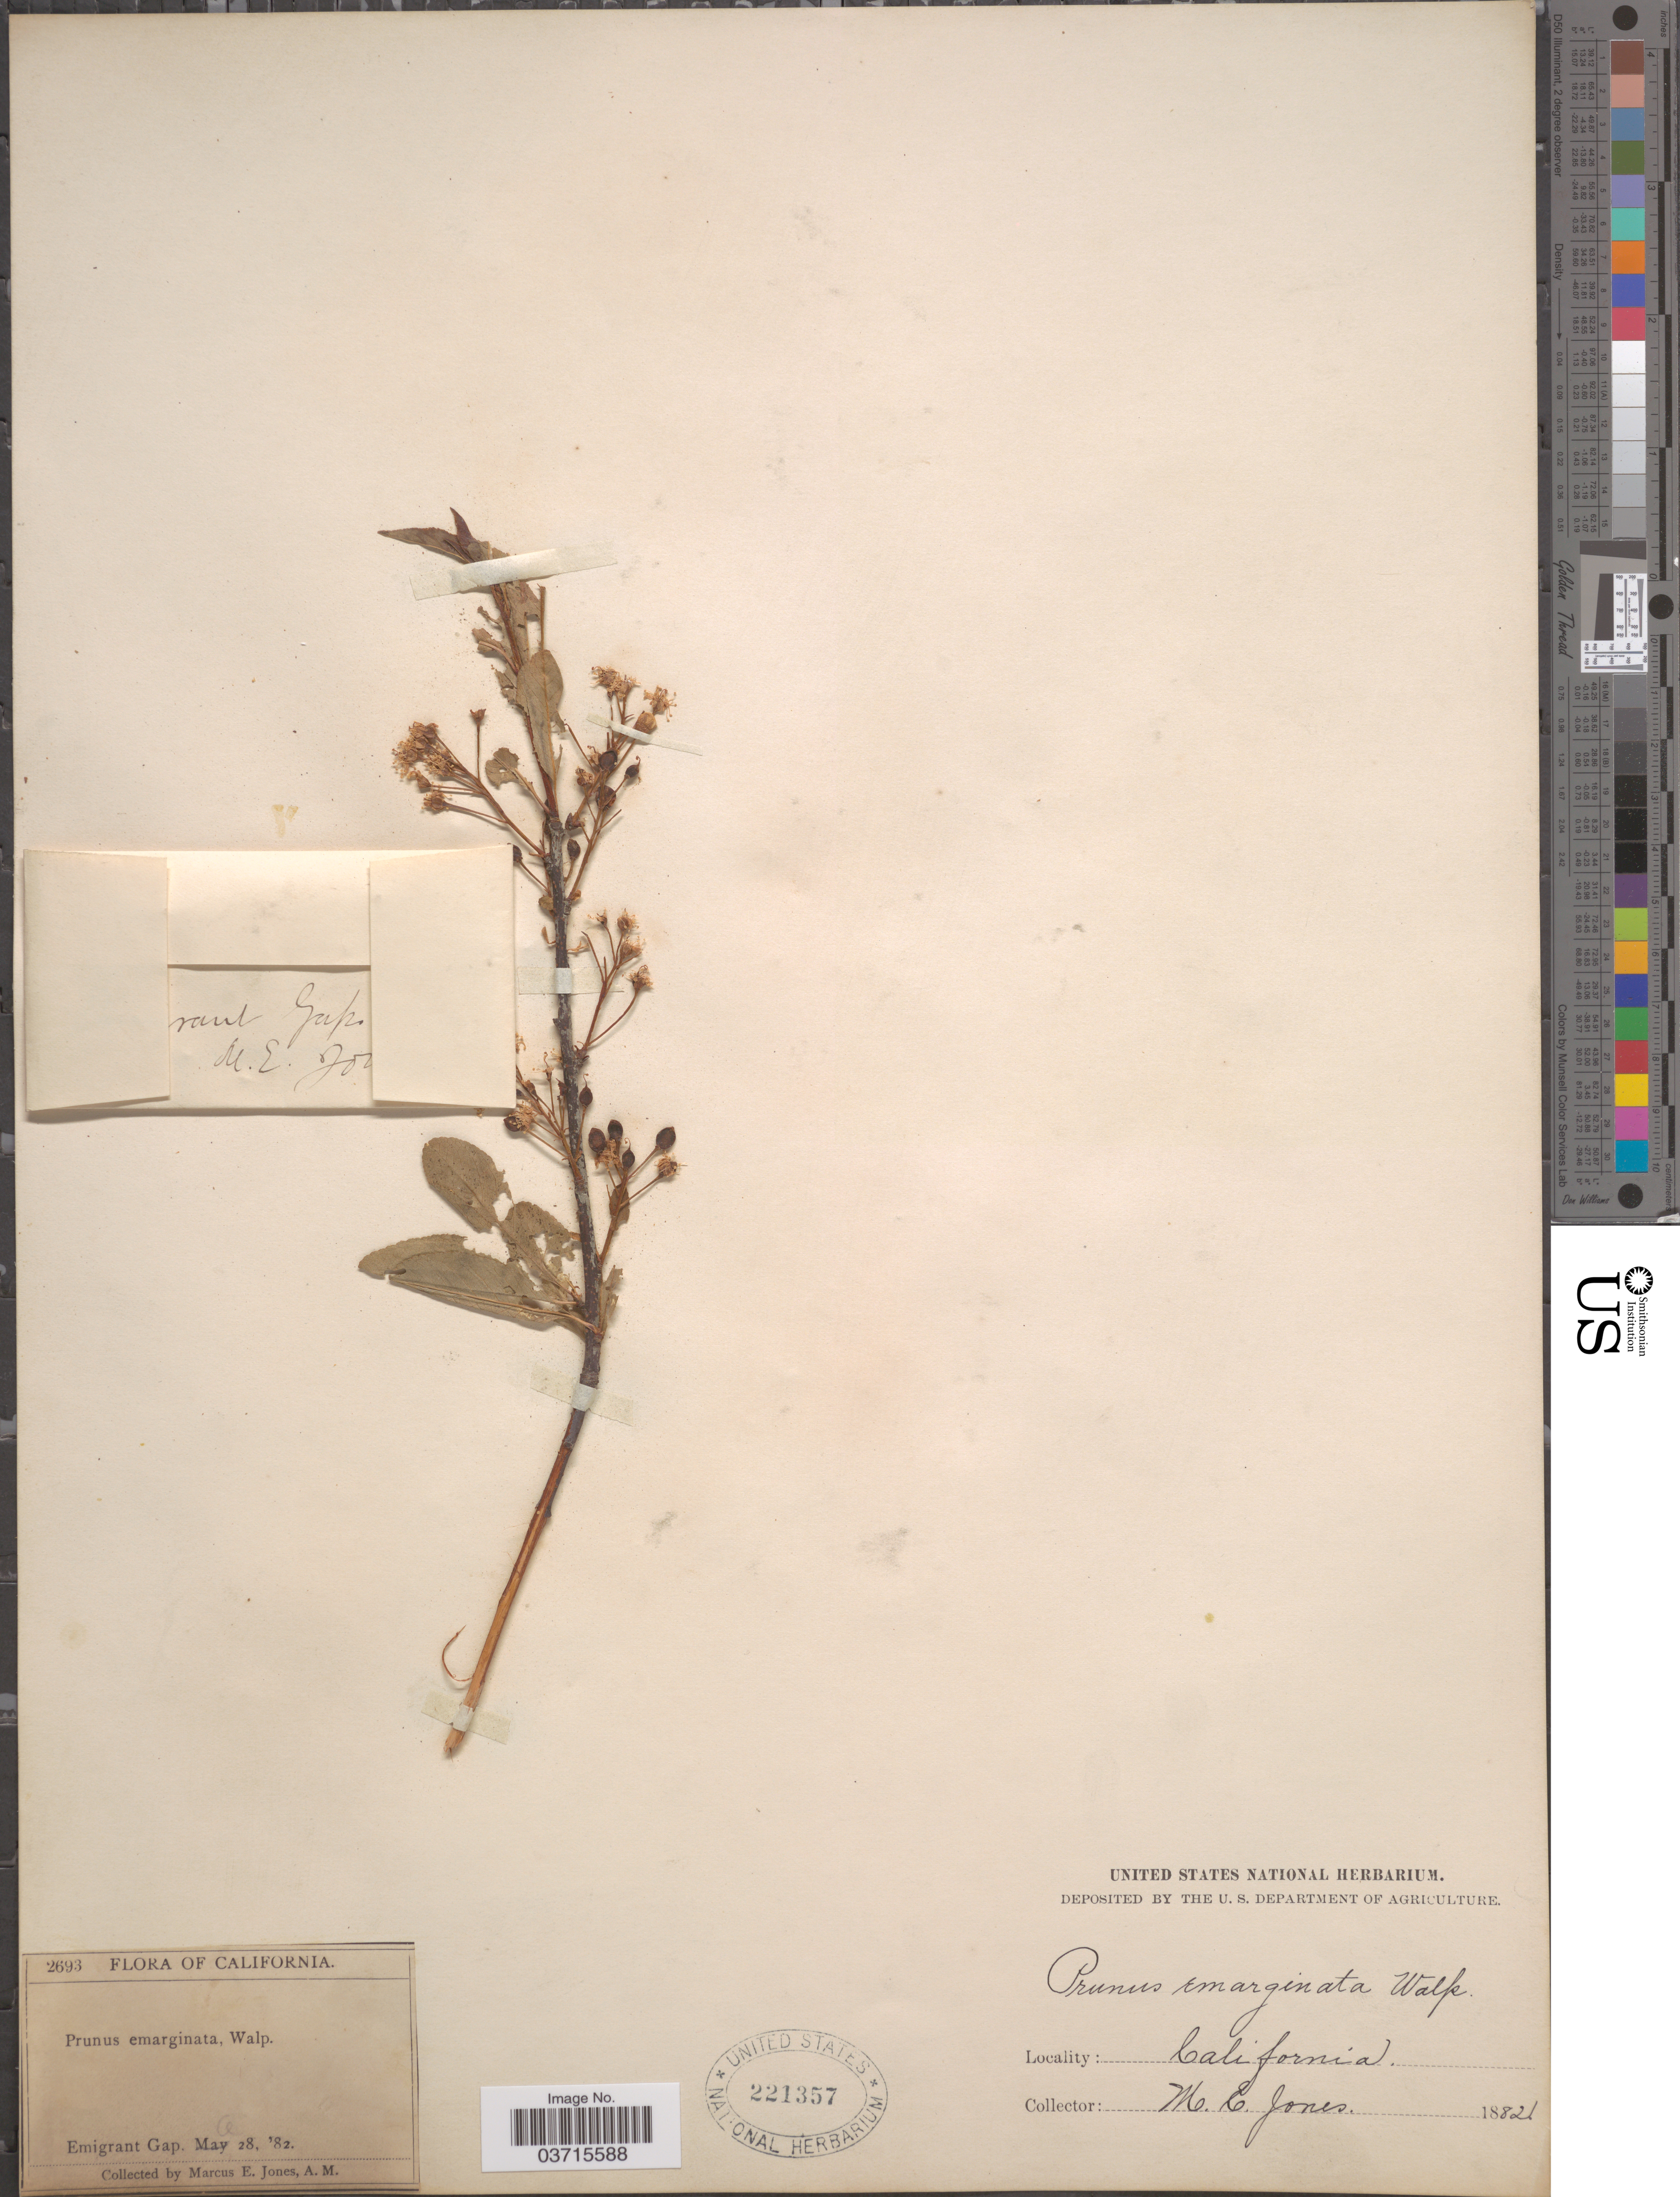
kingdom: Plantae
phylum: Tracheophyta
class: Magnoliopsida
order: Rosales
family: Rosaceae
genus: Prunus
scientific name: Prunus emarginata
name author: (Douglas ex Hook.) Eaton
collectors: M. E. Jones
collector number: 2693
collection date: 1882-06-28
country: United States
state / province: California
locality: Emigrant Gap.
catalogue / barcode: US 221357